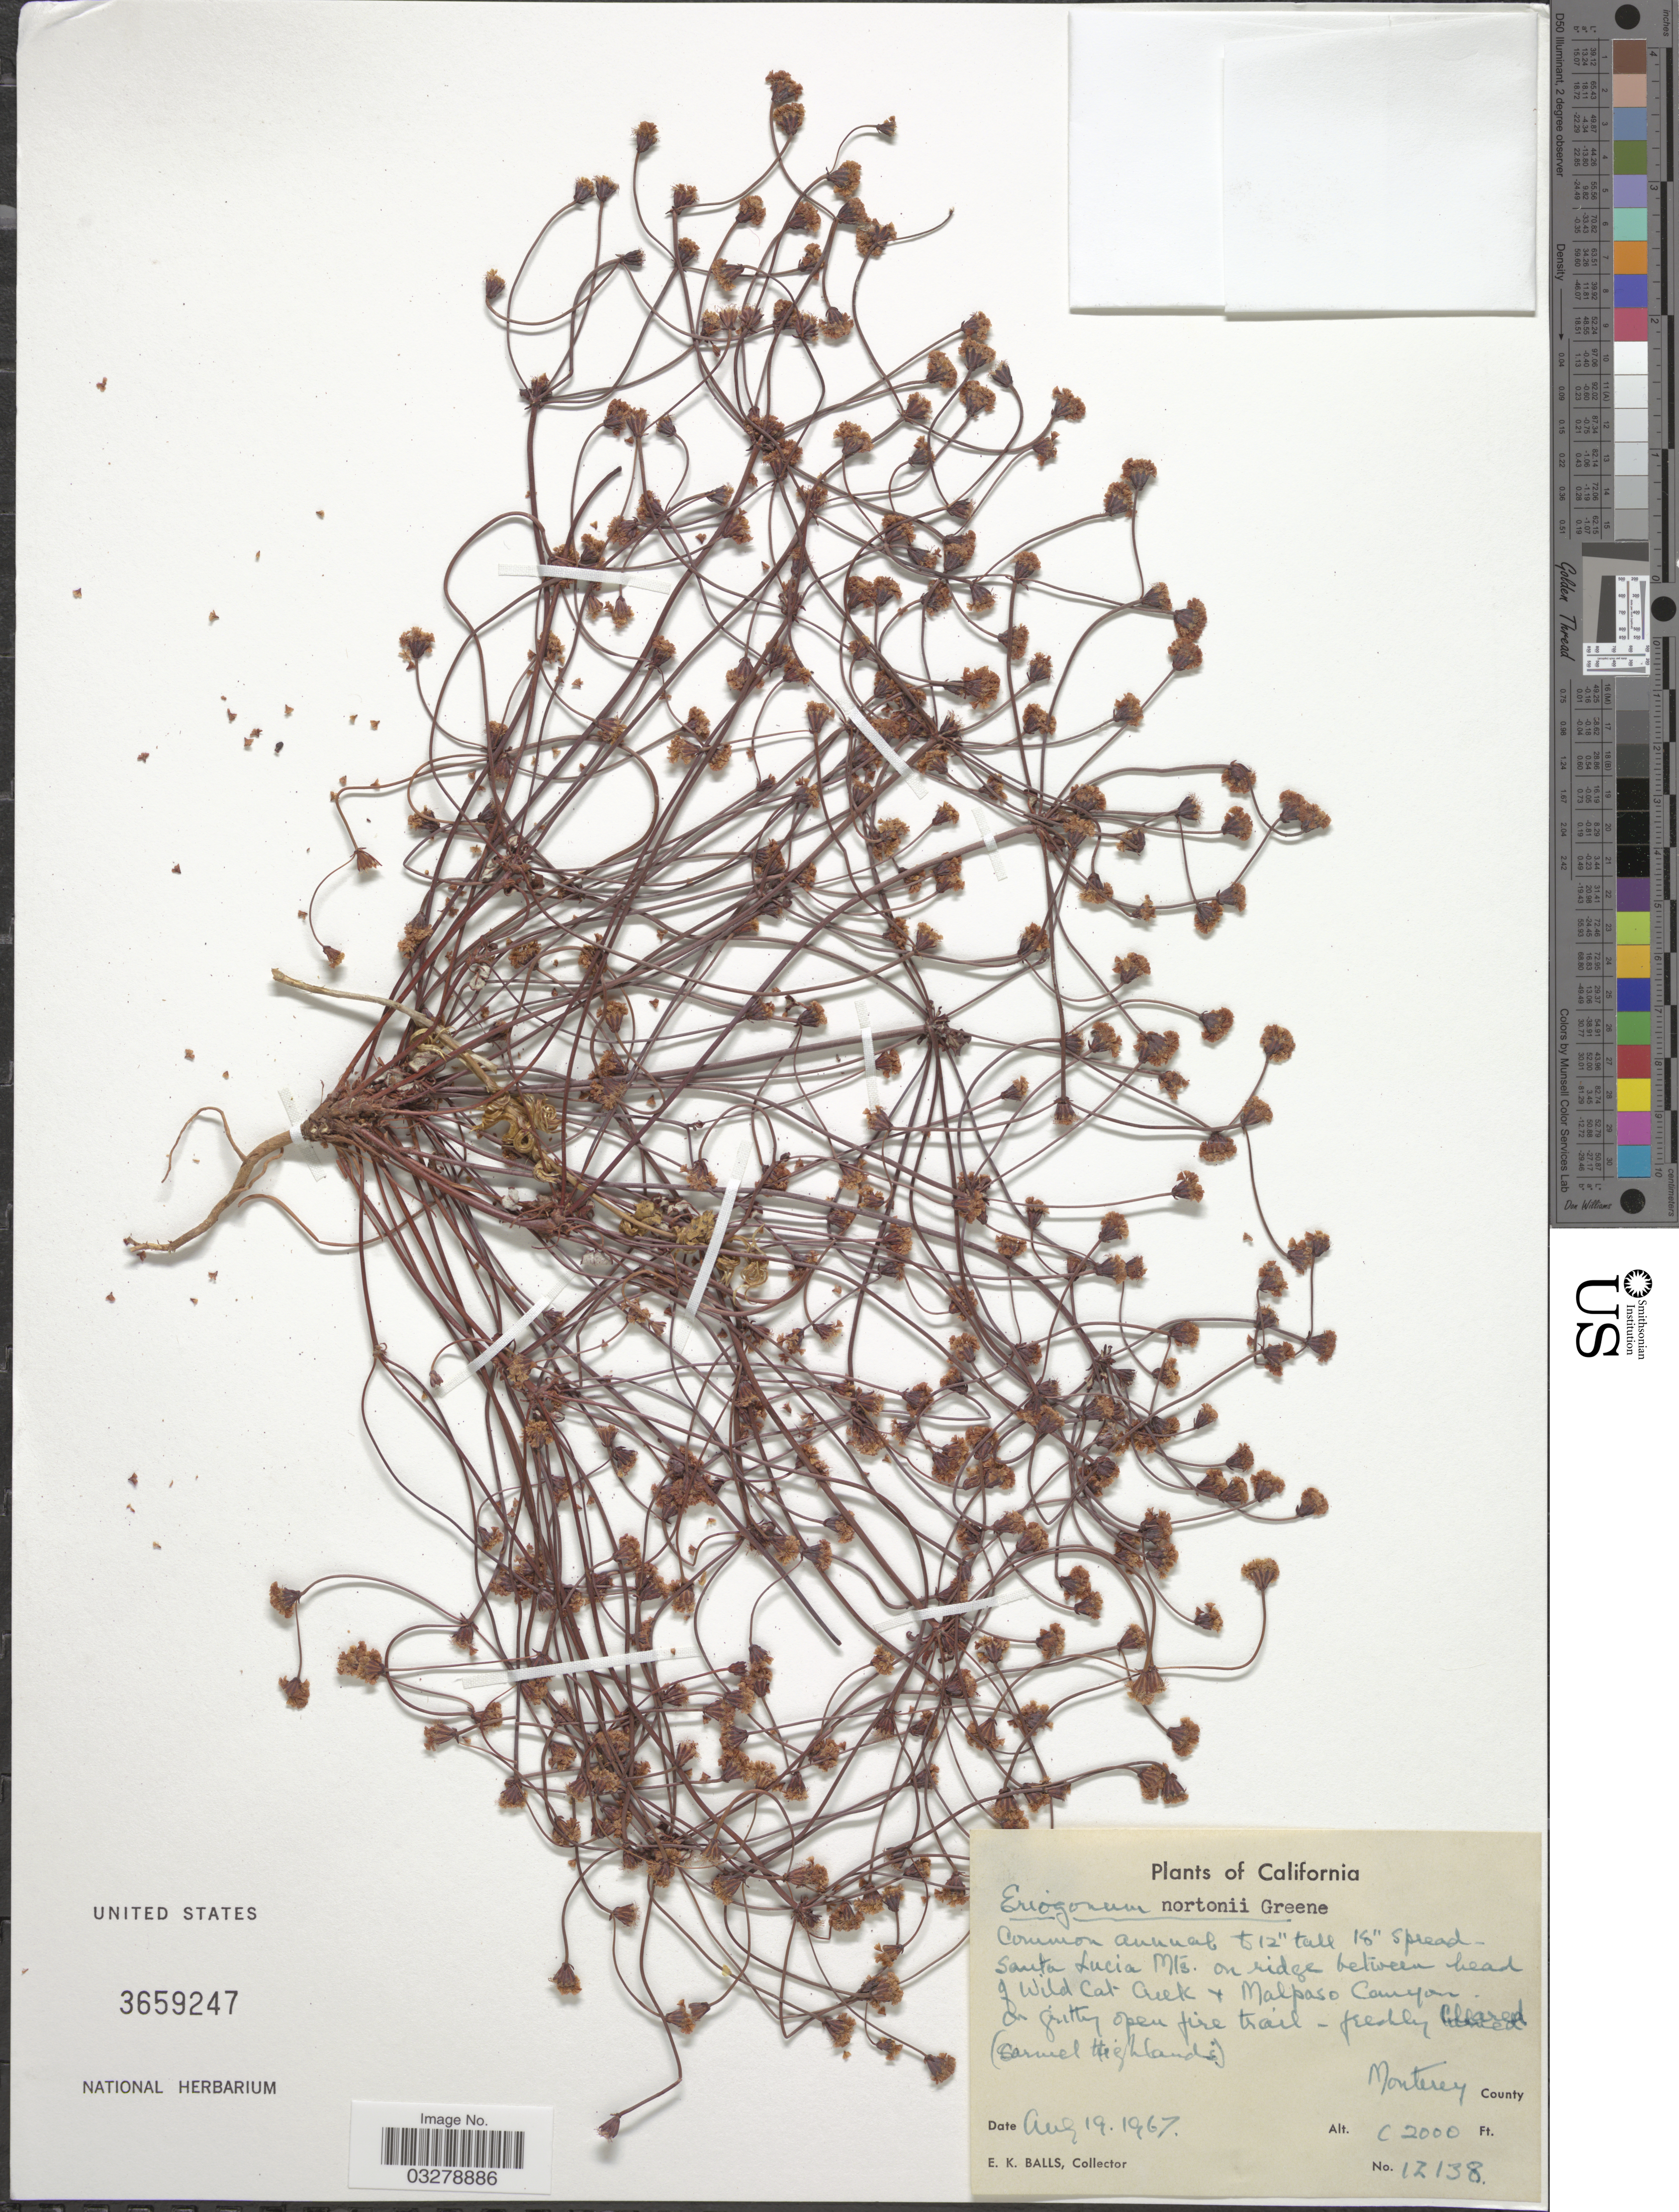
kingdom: Plantae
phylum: Tracheophyta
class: Magnoliopsida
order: Caryophyllales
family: Polygonaceae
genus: Eriogonum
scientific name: Eriogonum nortonii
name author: Greene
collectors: E. K. Balls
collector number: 12138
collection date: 1967-08-19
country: United States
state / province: California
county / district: Monterey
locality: Santa Lucia Mts. on ridge between head of Wild Cat Creek & Malpaso Canyon. On gritty open fire trail - freshly cleared (Carmel Highlands). Monterey County.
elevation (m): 610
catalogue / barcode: US 3659247